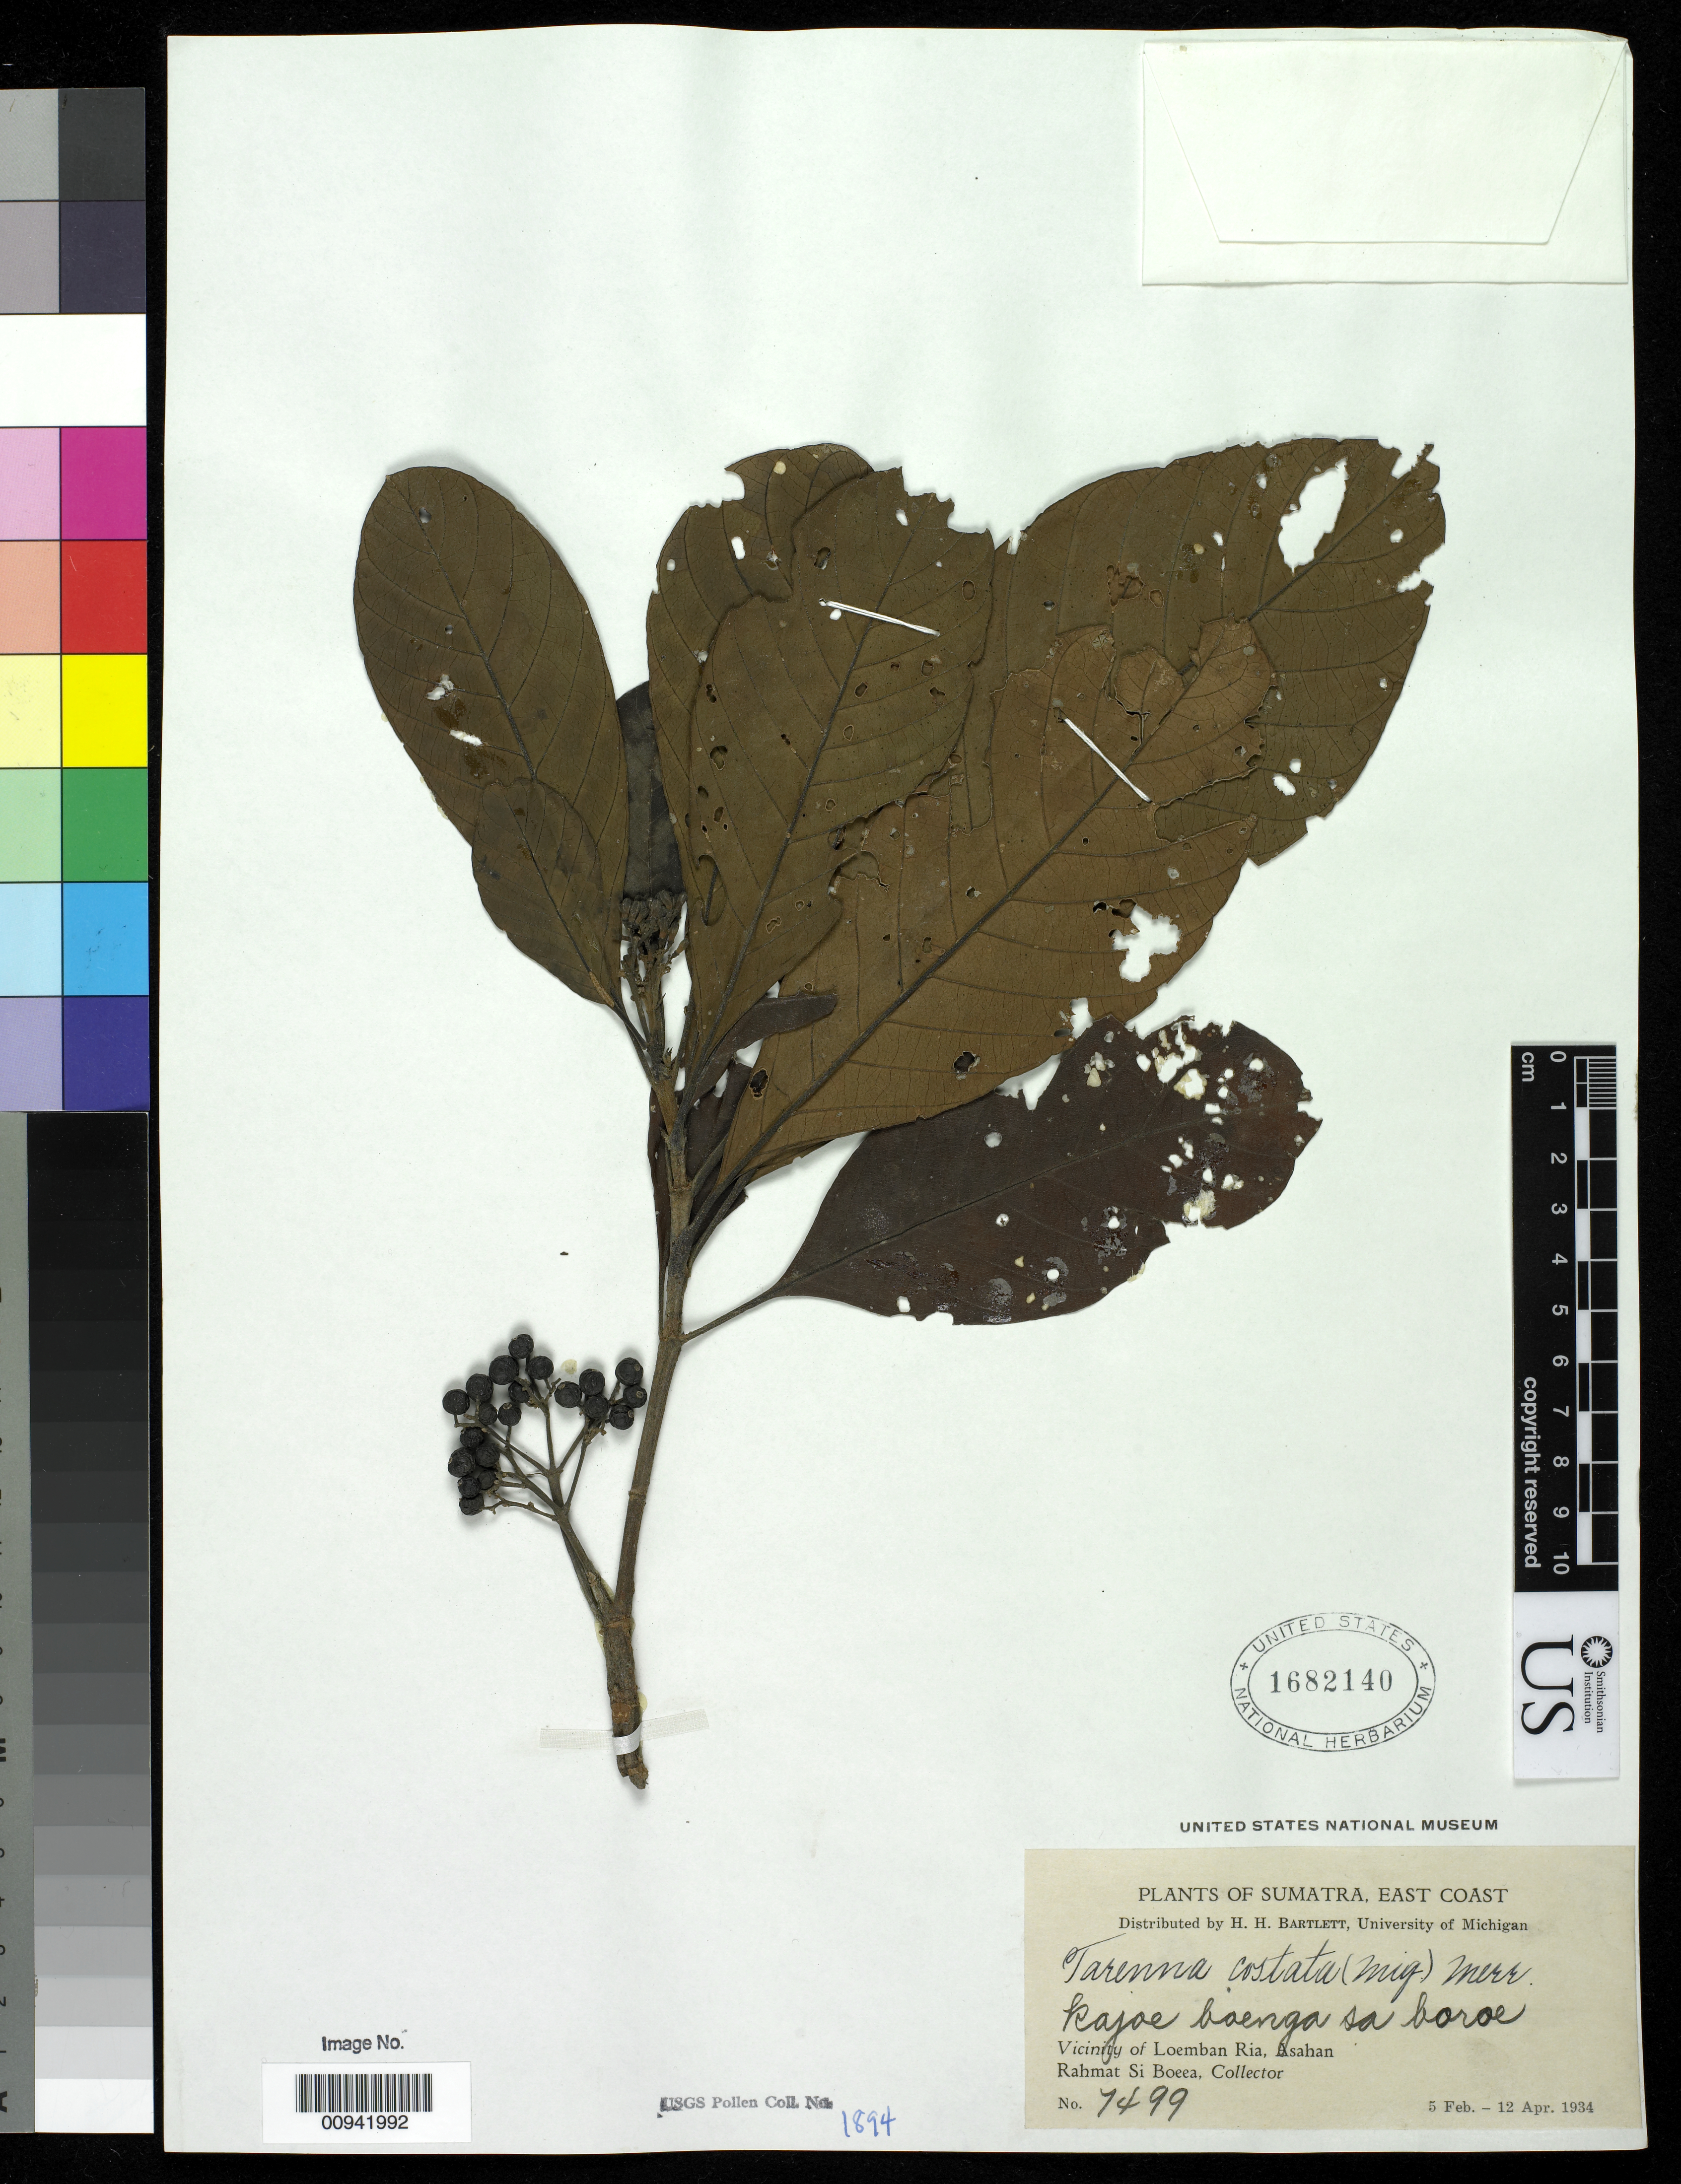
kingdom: Plantae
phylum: Tracheophyta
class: Magnoliopsida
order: Gentianales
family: Rubiaceae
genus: Tarenna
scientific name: Tarenna costata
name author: (Miq.) Merr.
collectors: Rahmat Si Boeea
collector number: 7499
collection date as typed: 05 Feb 1934 to 12 Apr 1934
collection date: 1934-02-05/1934-04-12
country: Indonesia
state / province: Sumatra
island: Sumatra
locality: Vicinity of Loemban Ria, Asahan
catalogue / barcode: US 1682140